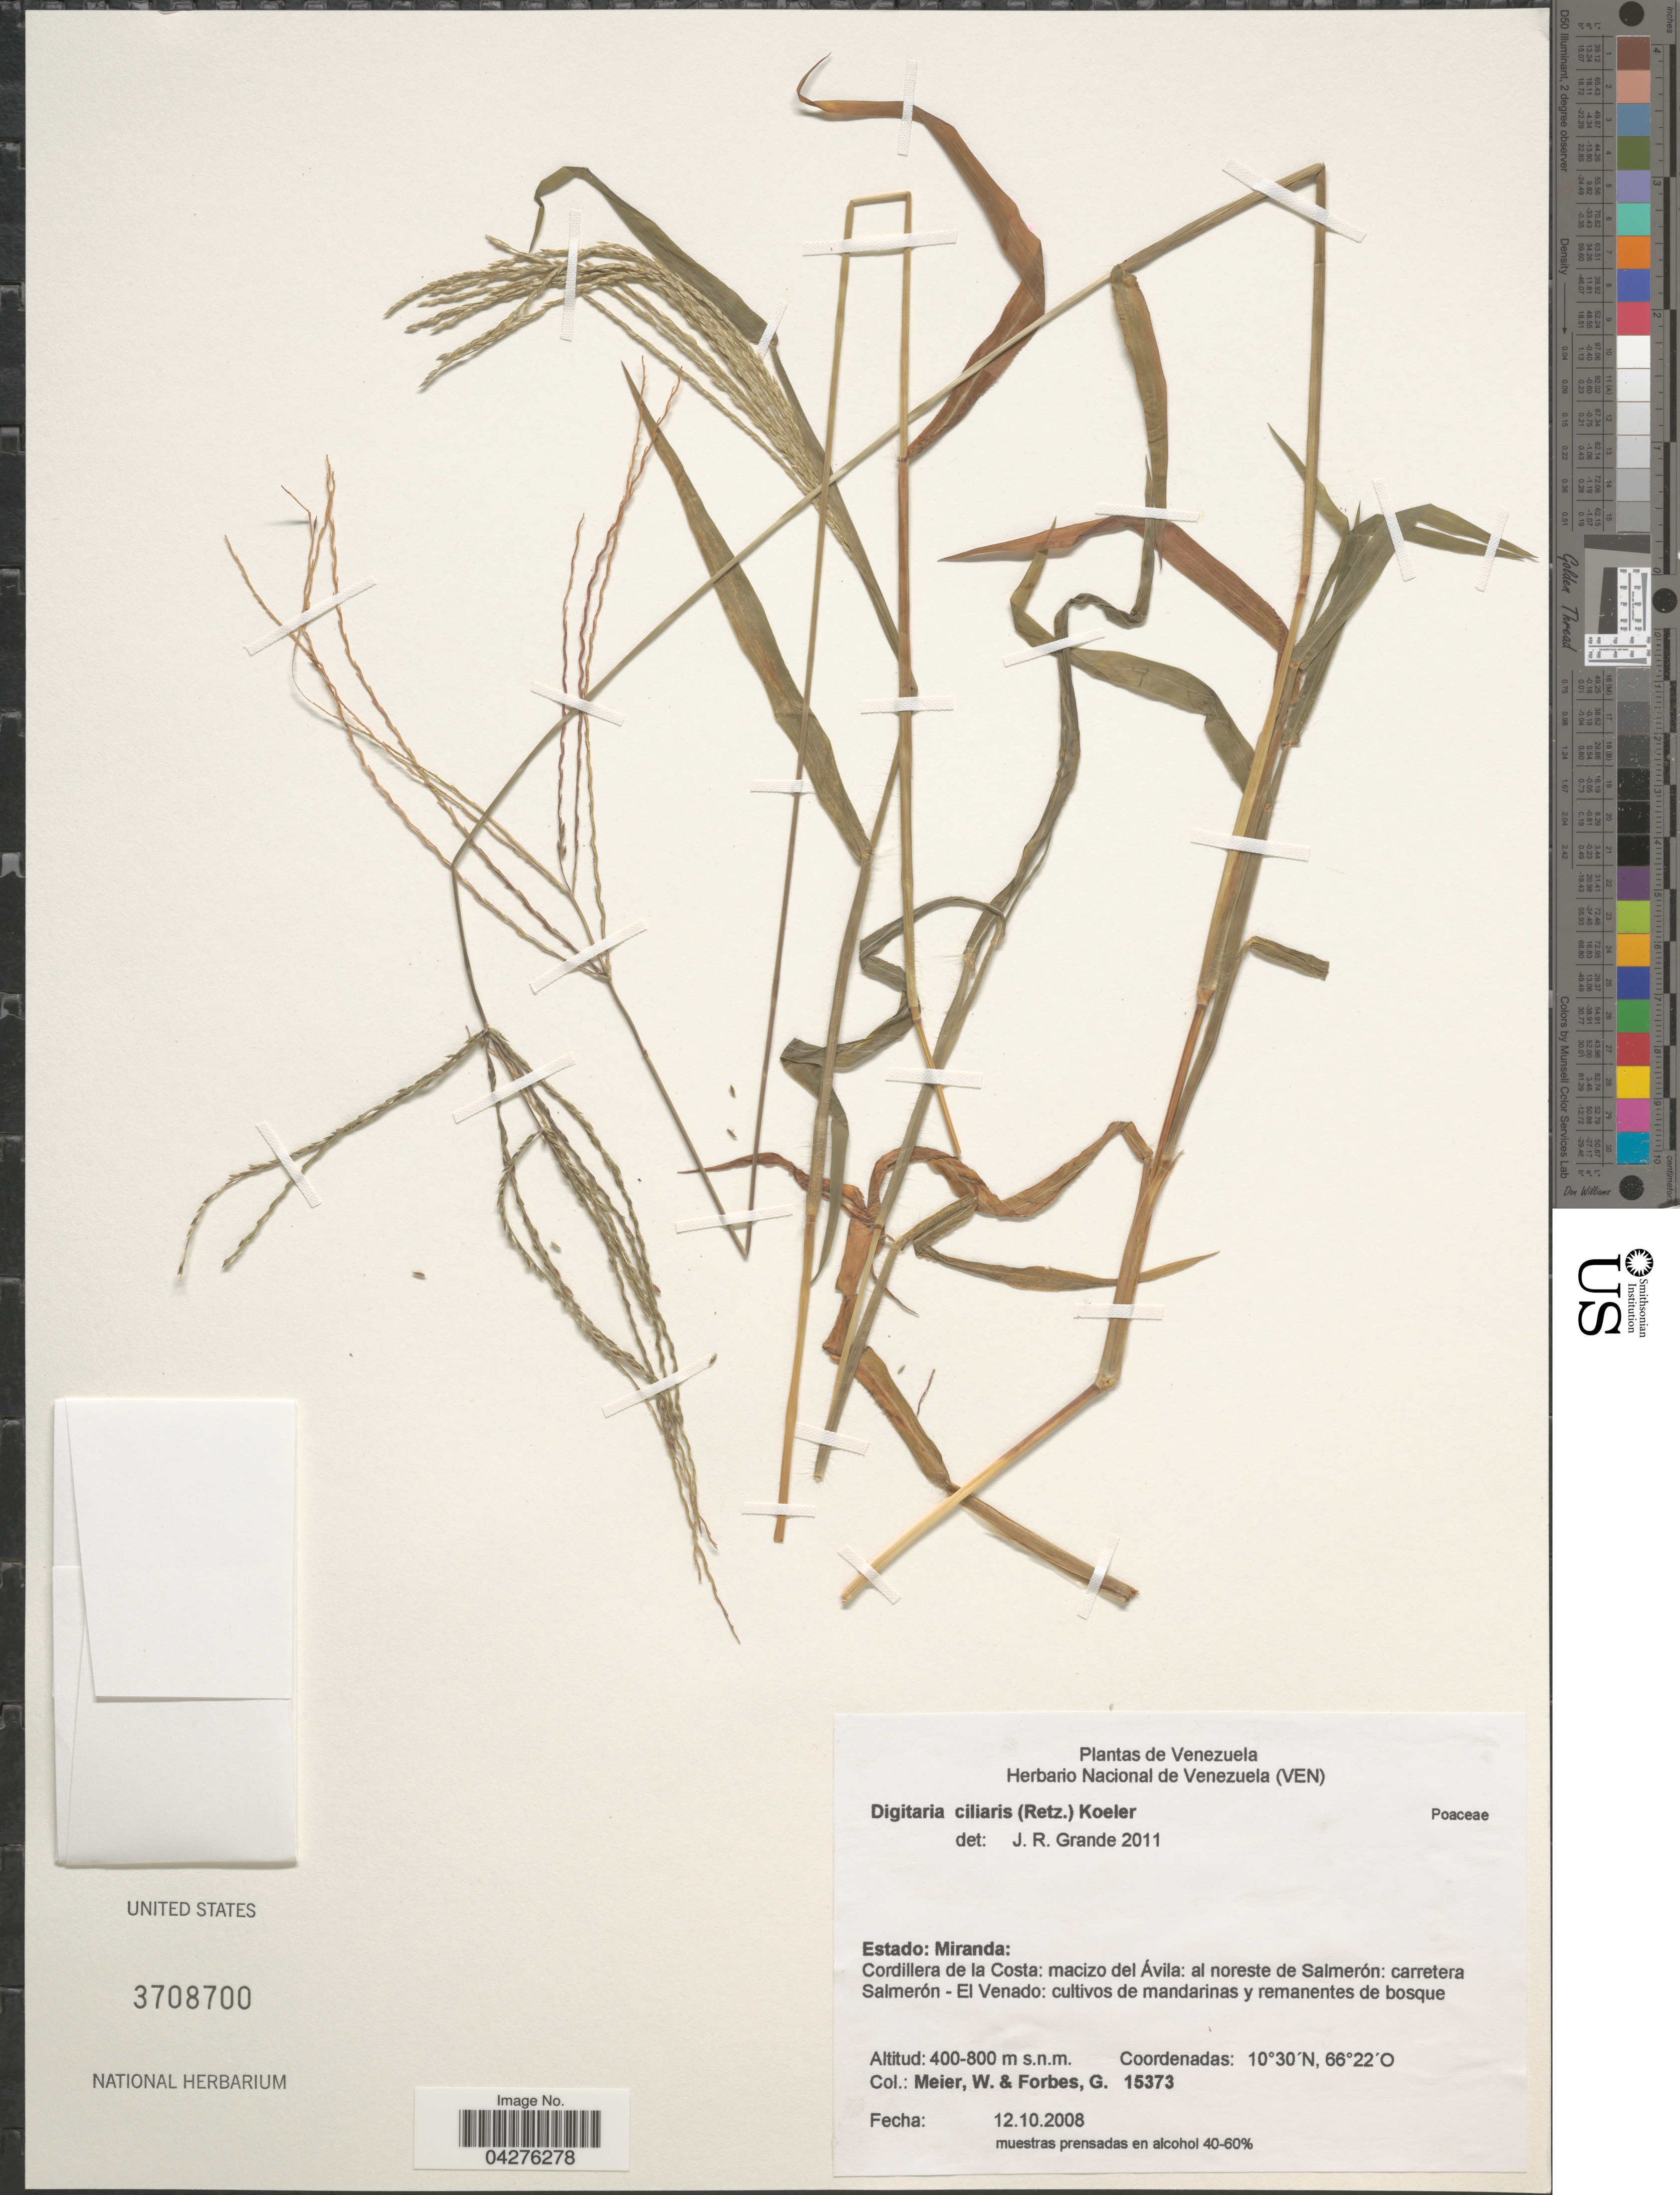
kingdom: Plantae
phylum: Tracheophyta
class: Liliopsida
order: Poales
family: Poaceae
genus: Digitaria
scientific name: Digitaria ciliaris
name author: (Retz.) Koeler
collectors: W. Meier & G. Forbes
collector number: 15373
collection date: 2008-10-12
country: Venezuela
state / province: Miranda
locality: Cordillera de la Costa: macizo del Ávila: al noreste de Salmerón: carretera Salmerón- El Venado.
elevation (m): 400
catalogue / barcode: US 3708700